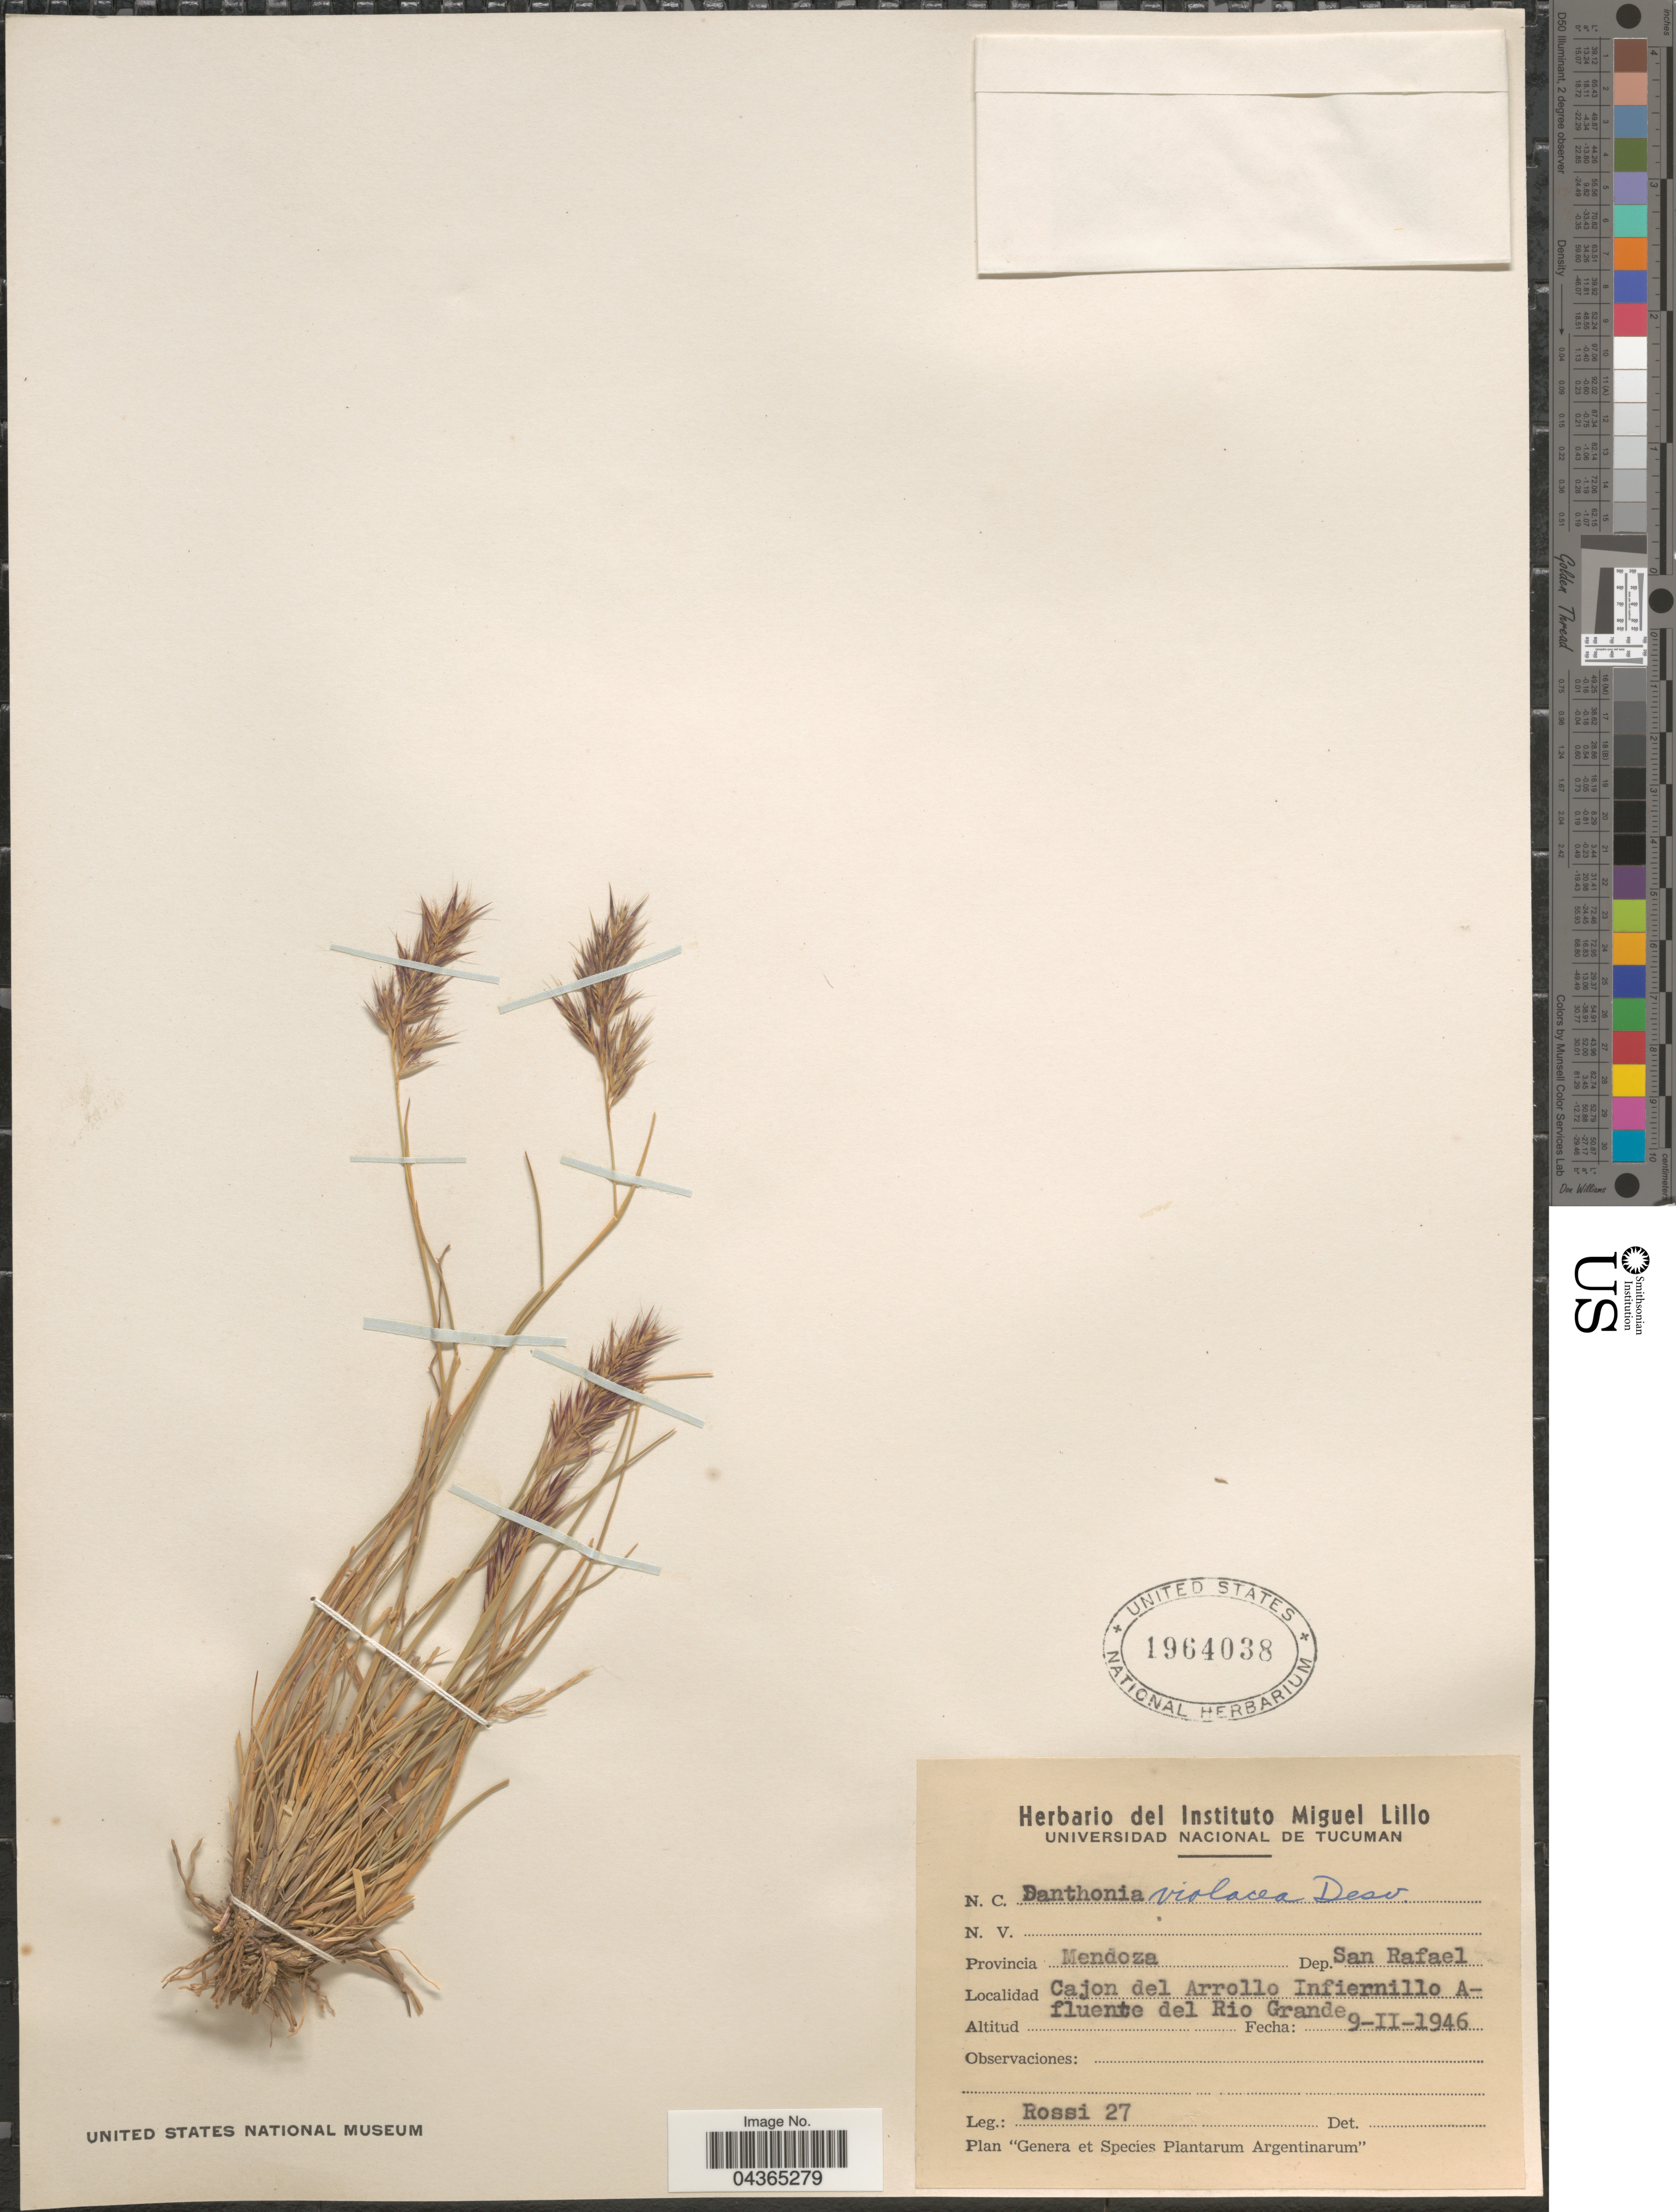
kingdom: Plantae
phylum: Tracheophyta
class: Liliopsida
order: Poales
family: Poaceae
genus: Rytidosperma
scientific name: Rytidosperma violaceum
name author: (É. Desv.) Nicora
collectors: Rossi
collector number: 27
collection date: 1946-02-09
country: Argentina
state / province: Mendoza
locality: Provincia Mendoza. Dep. San Rafael. Cajon del Arrollo Infiernillo Afluente del Rio Grande.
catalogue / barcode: US 1964038